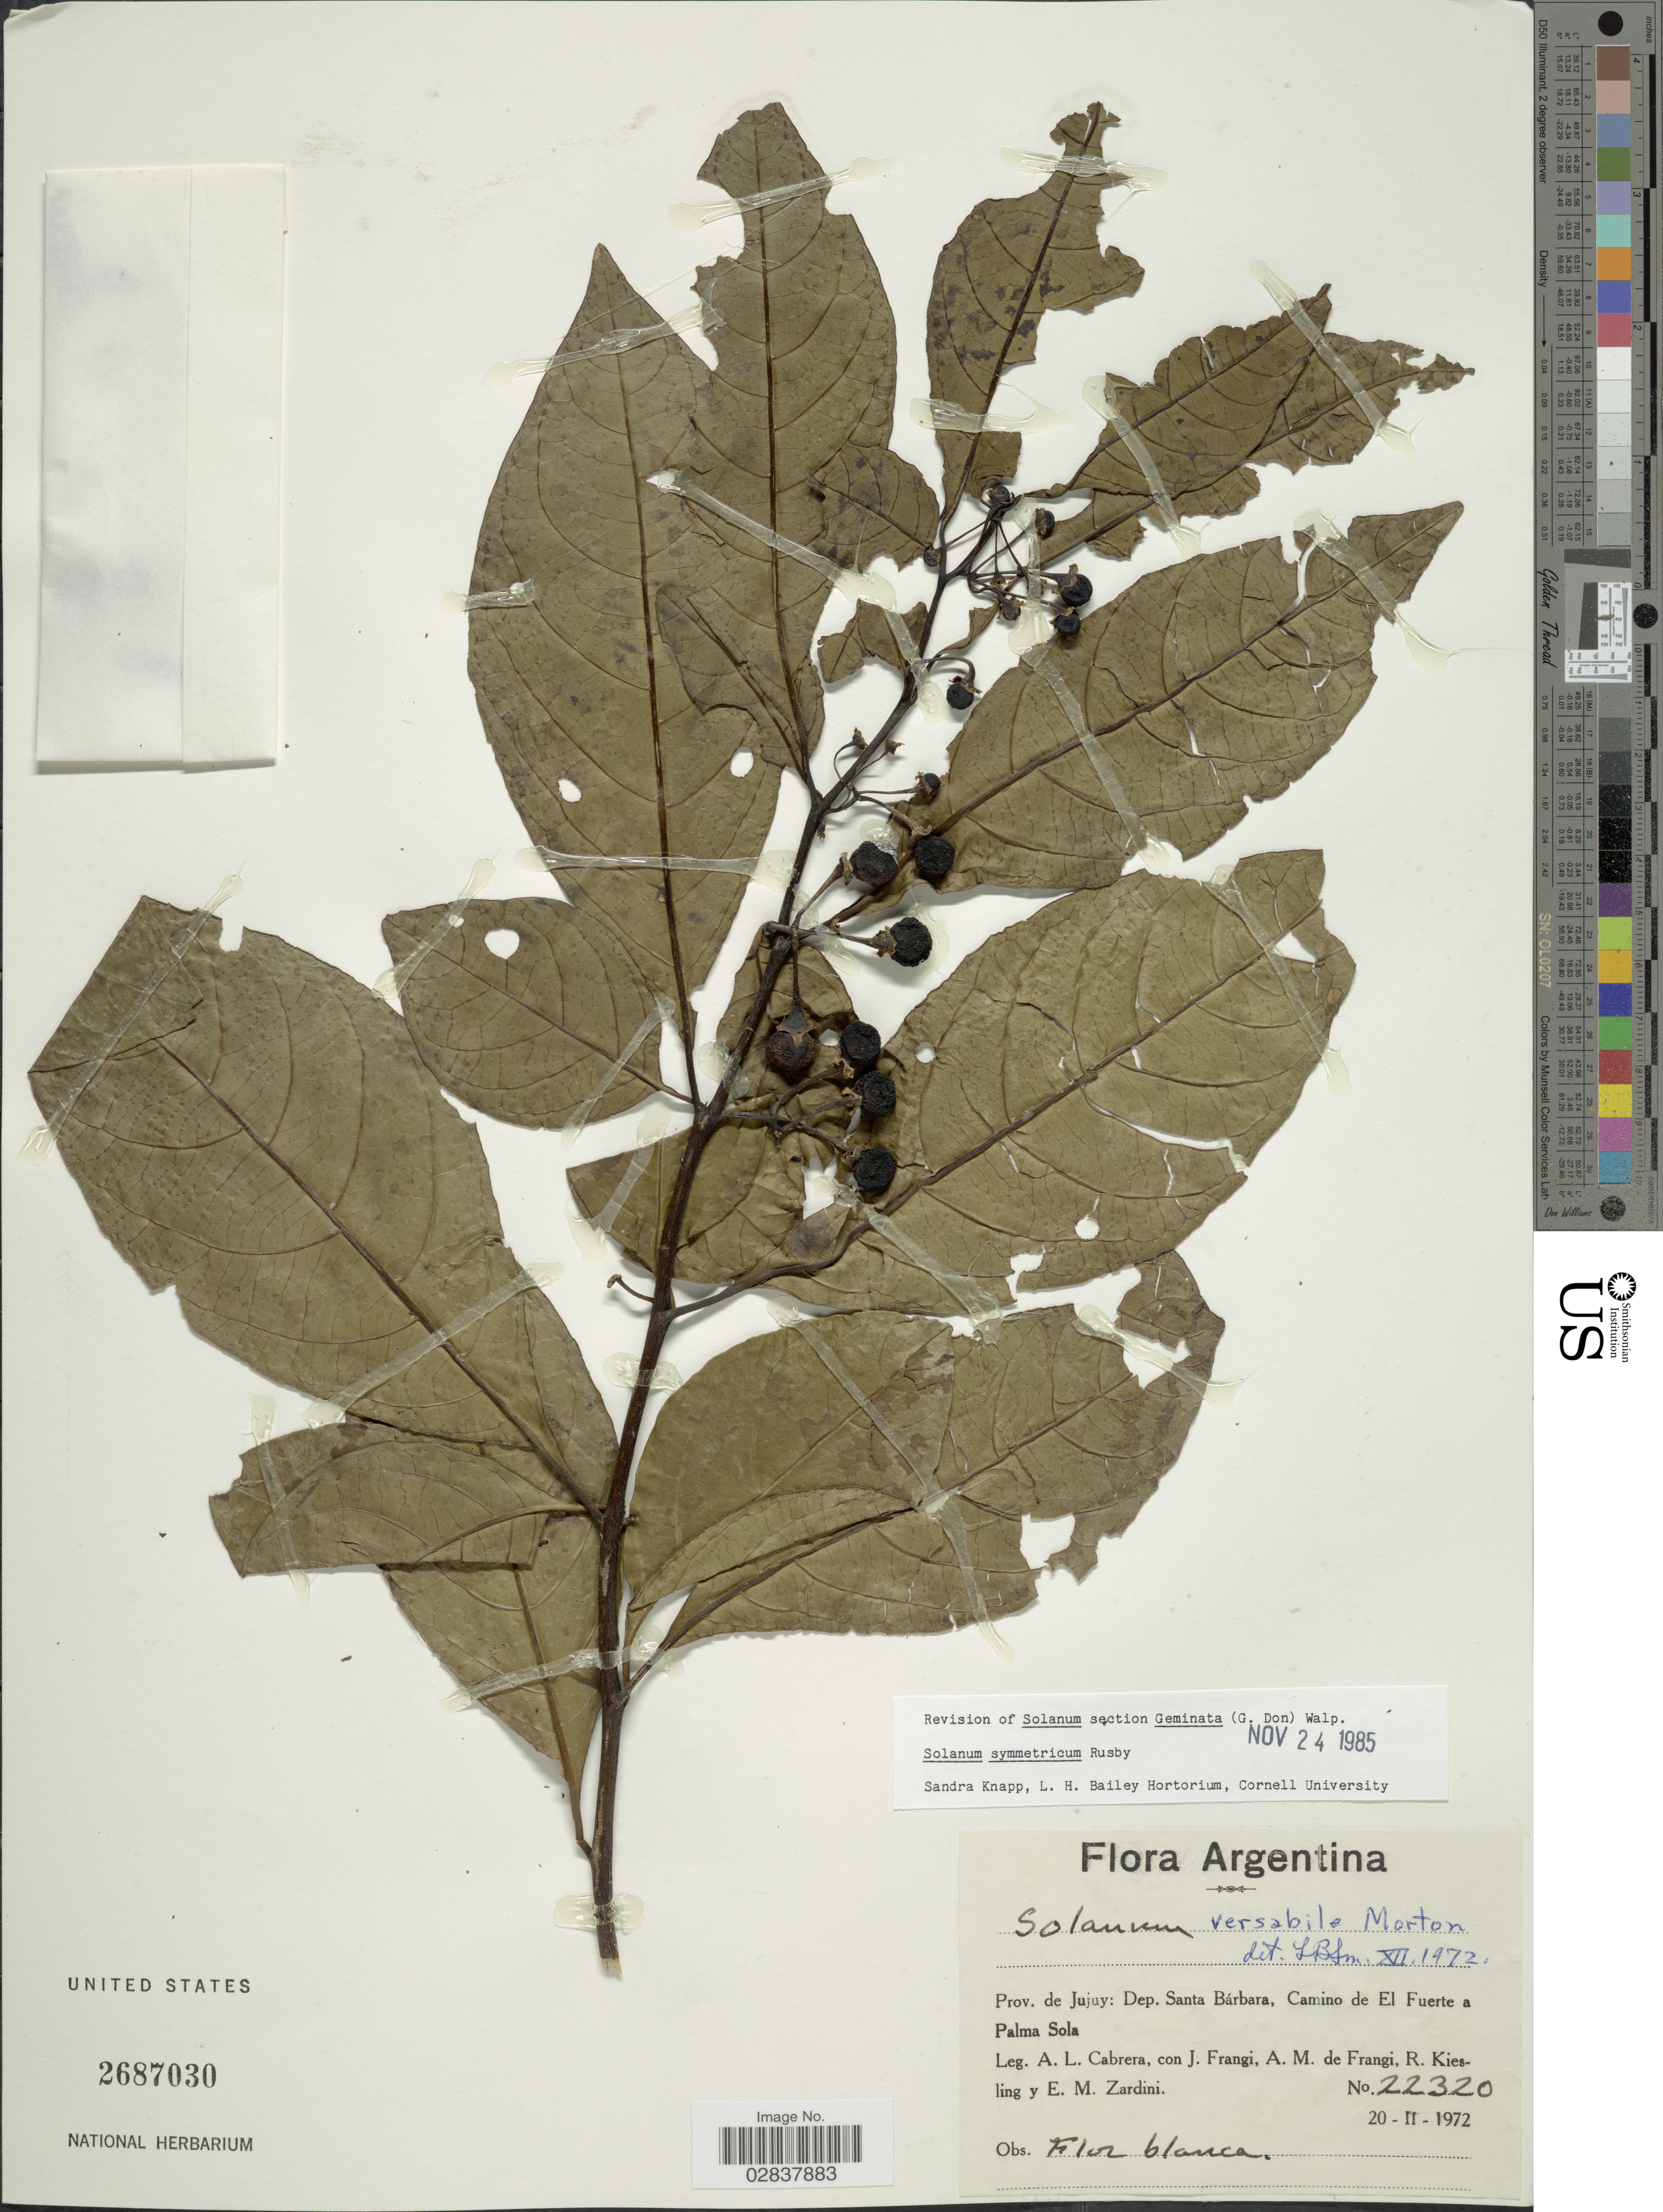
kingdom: Plantae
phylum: Tracheophyta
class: Magnoliopsida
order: Solanales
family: Solanaceae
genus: Solanum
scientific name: Solanum symmetricum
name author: Rusby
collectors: A. L. Cabrera, J. Frangi, A. De Frangi, R. Kiesling & E. M. Zardini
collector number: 22320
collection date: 1972-11-20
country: Argentina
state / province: Jujuy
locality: Dep. Santa Bárbara, Camino de El Fuerte a Palma Sola.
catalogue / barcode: US 2687030